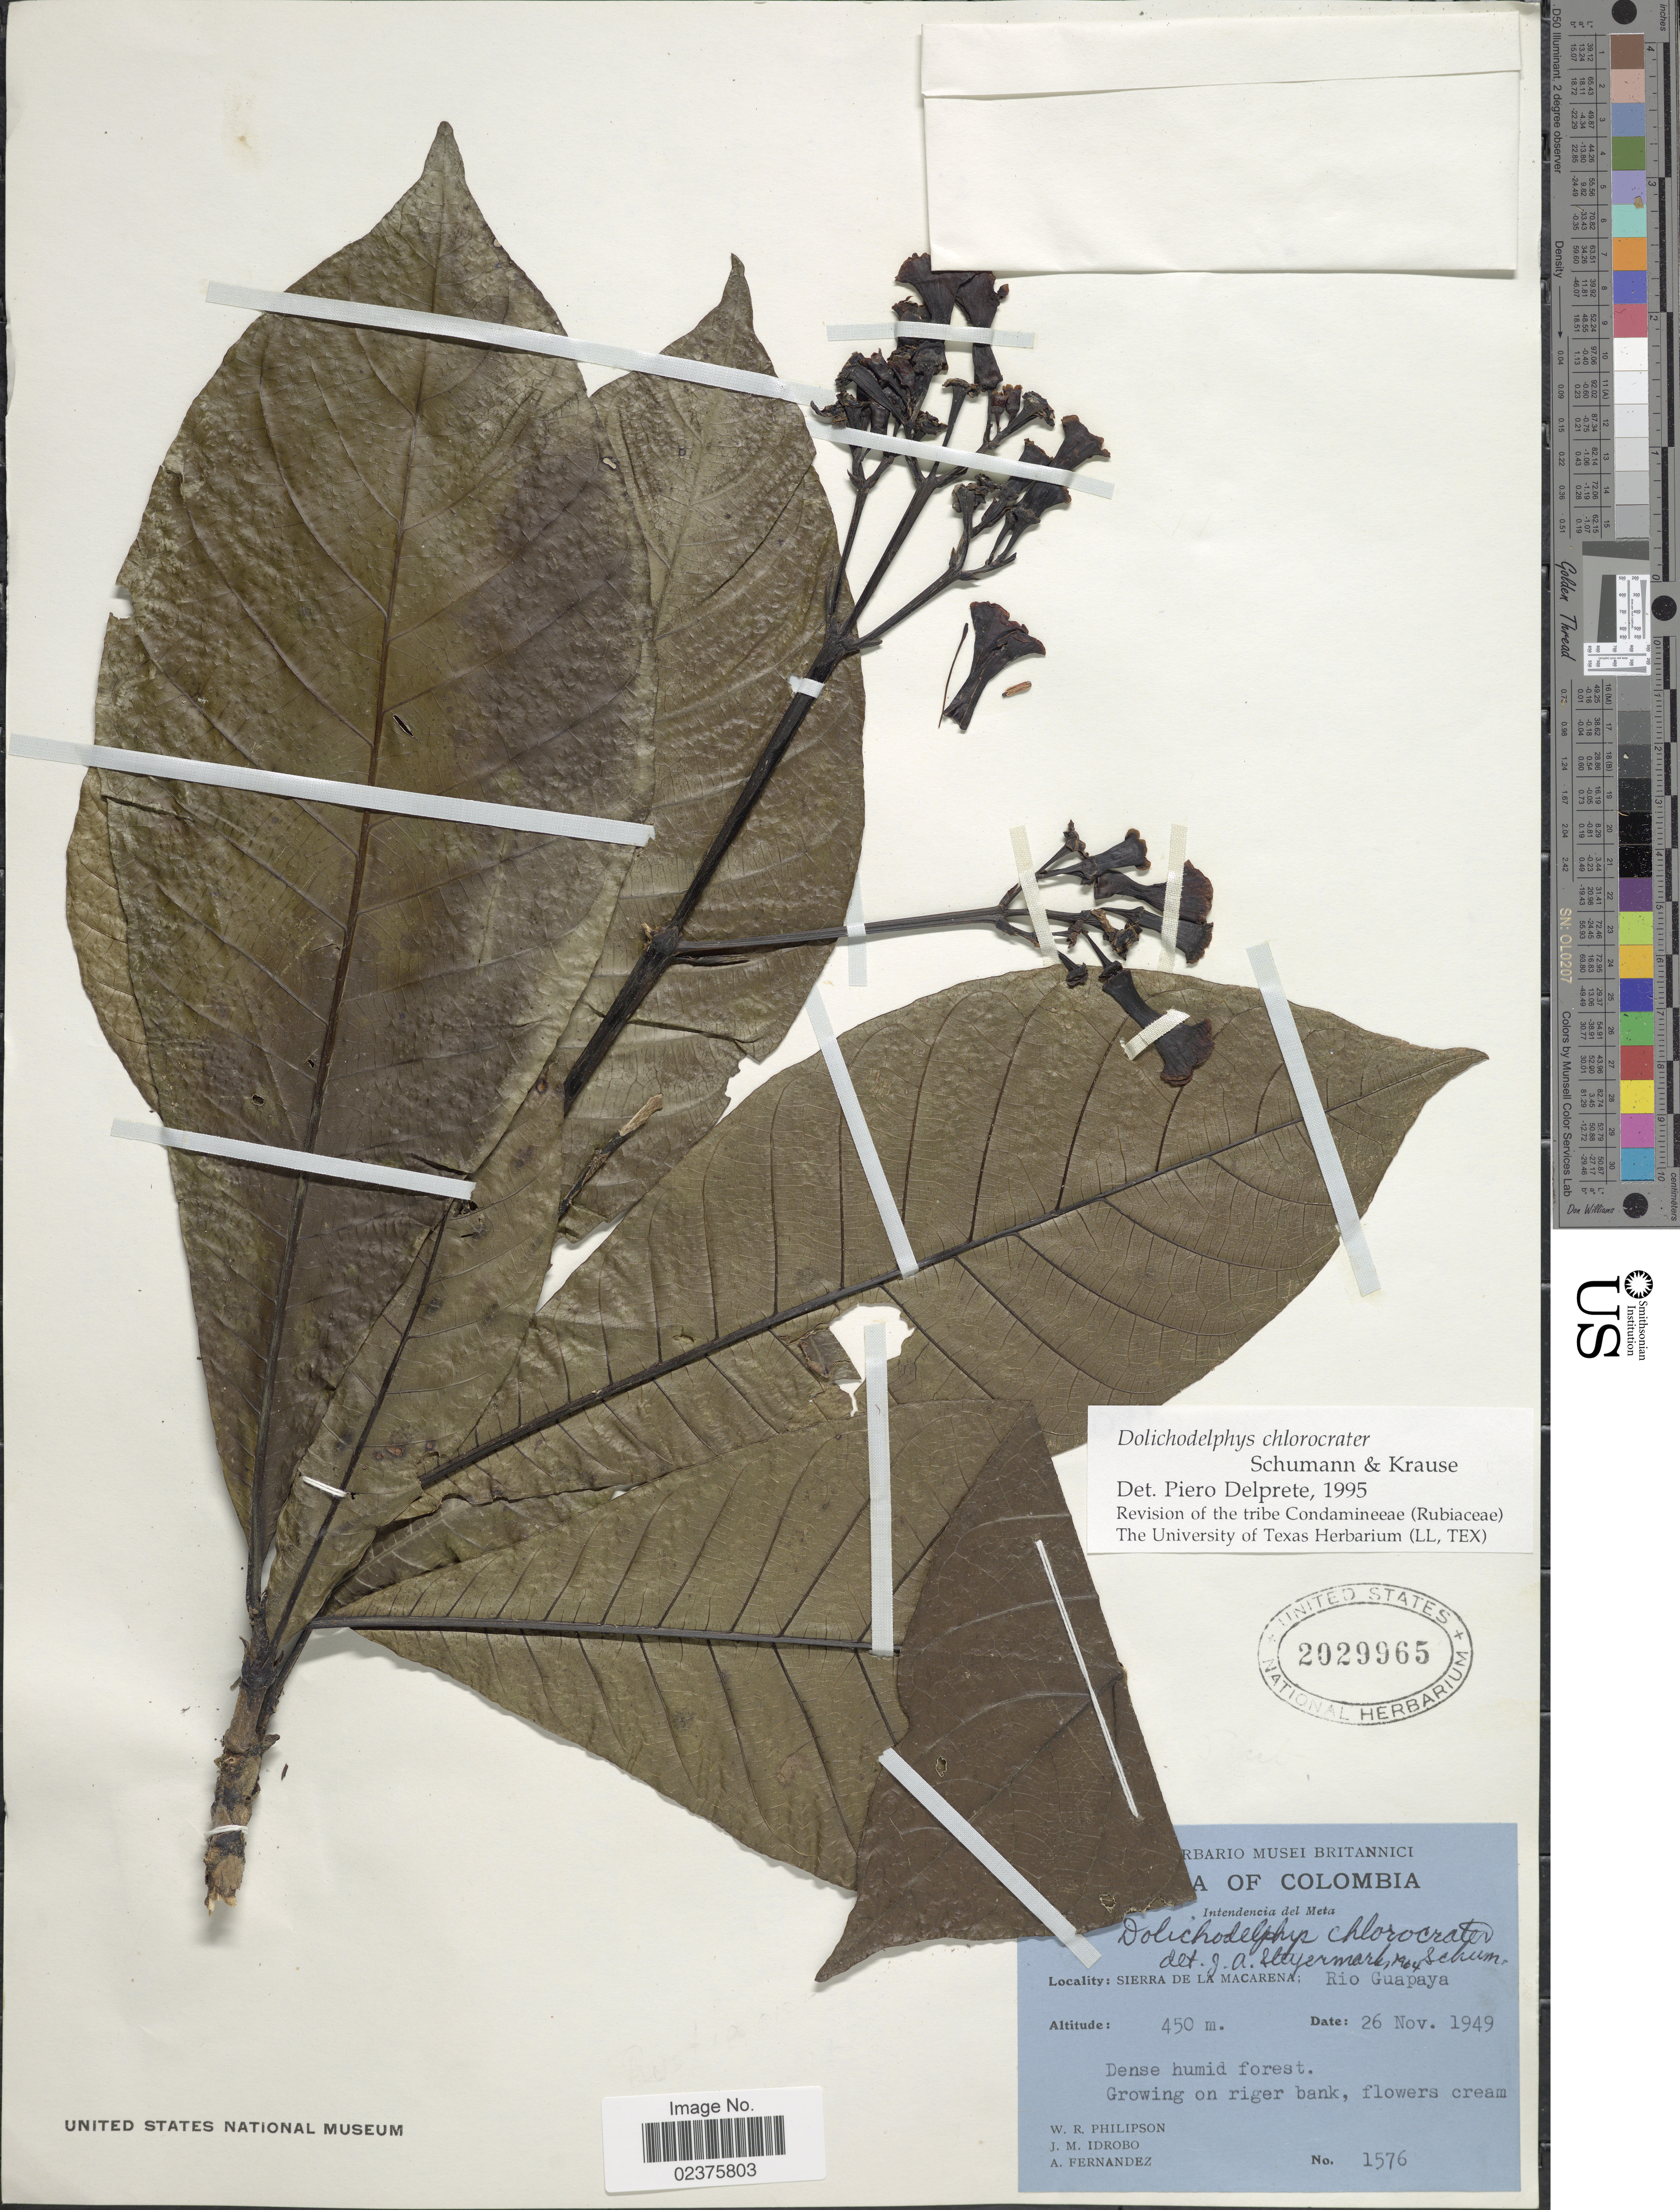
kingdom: Plantae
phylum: Tracheophyta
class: Magnoliopsida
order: Gentianales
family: Rubiaceae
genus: Dolichodelphys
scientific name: Dolichodelphys chlorocrater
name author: K. Schum. & K. Krause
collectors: W. R. Philipson, J. M. Idrobo & A. Fernandez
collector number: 1576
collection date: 1949-11-26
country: Colombia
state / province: Meta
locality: Intendencia del Meta, Sierra De La Macarena; Rio Guapaya, on riger bank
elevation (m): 450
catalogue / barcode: US 2029965